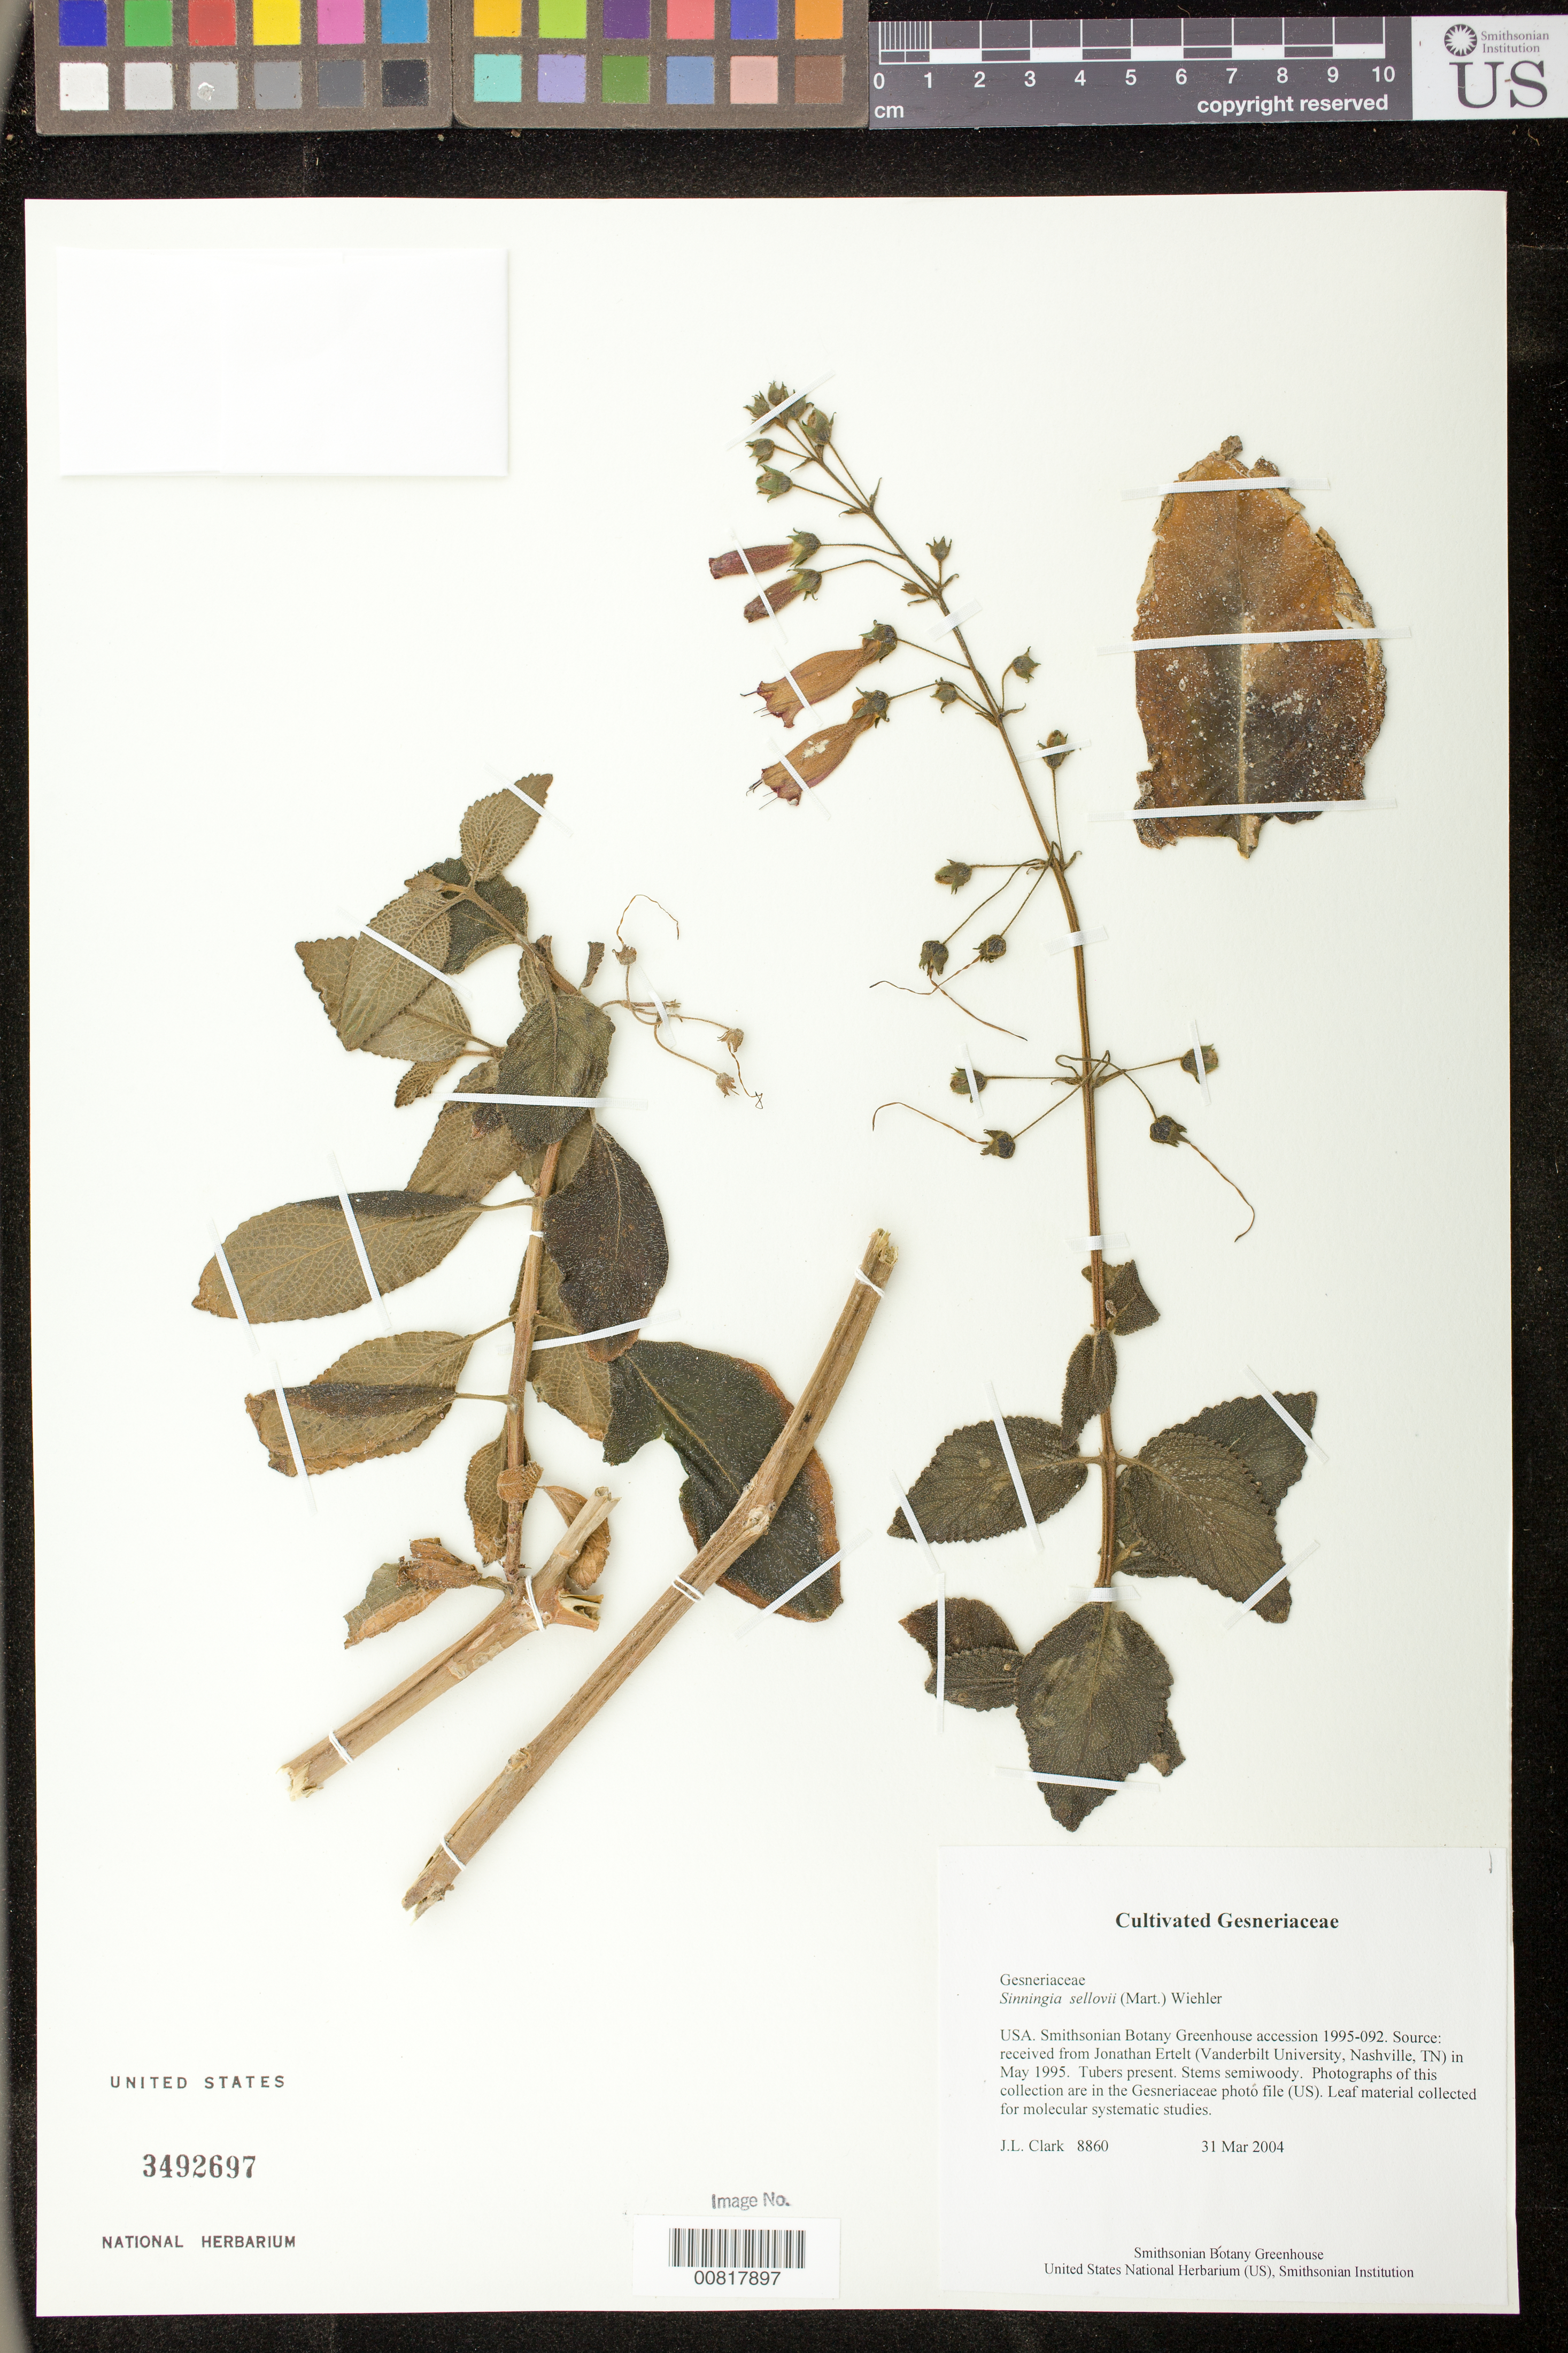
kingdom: Plantae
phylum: Tracheophyta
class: Magnoliopsida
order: Lamiales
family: Gesneriaceae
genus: Sinningia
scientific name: Sinningia sellovii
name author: (Mart.) Wiehler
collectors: J. L. Clark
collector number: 8860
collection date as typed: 31 Mar 2004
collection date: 2004-03-31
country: United States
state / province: District of Columbia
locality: Botany Research Greenhouses, Smithsonian Institution, Washington, DC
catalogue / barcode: US 3492697